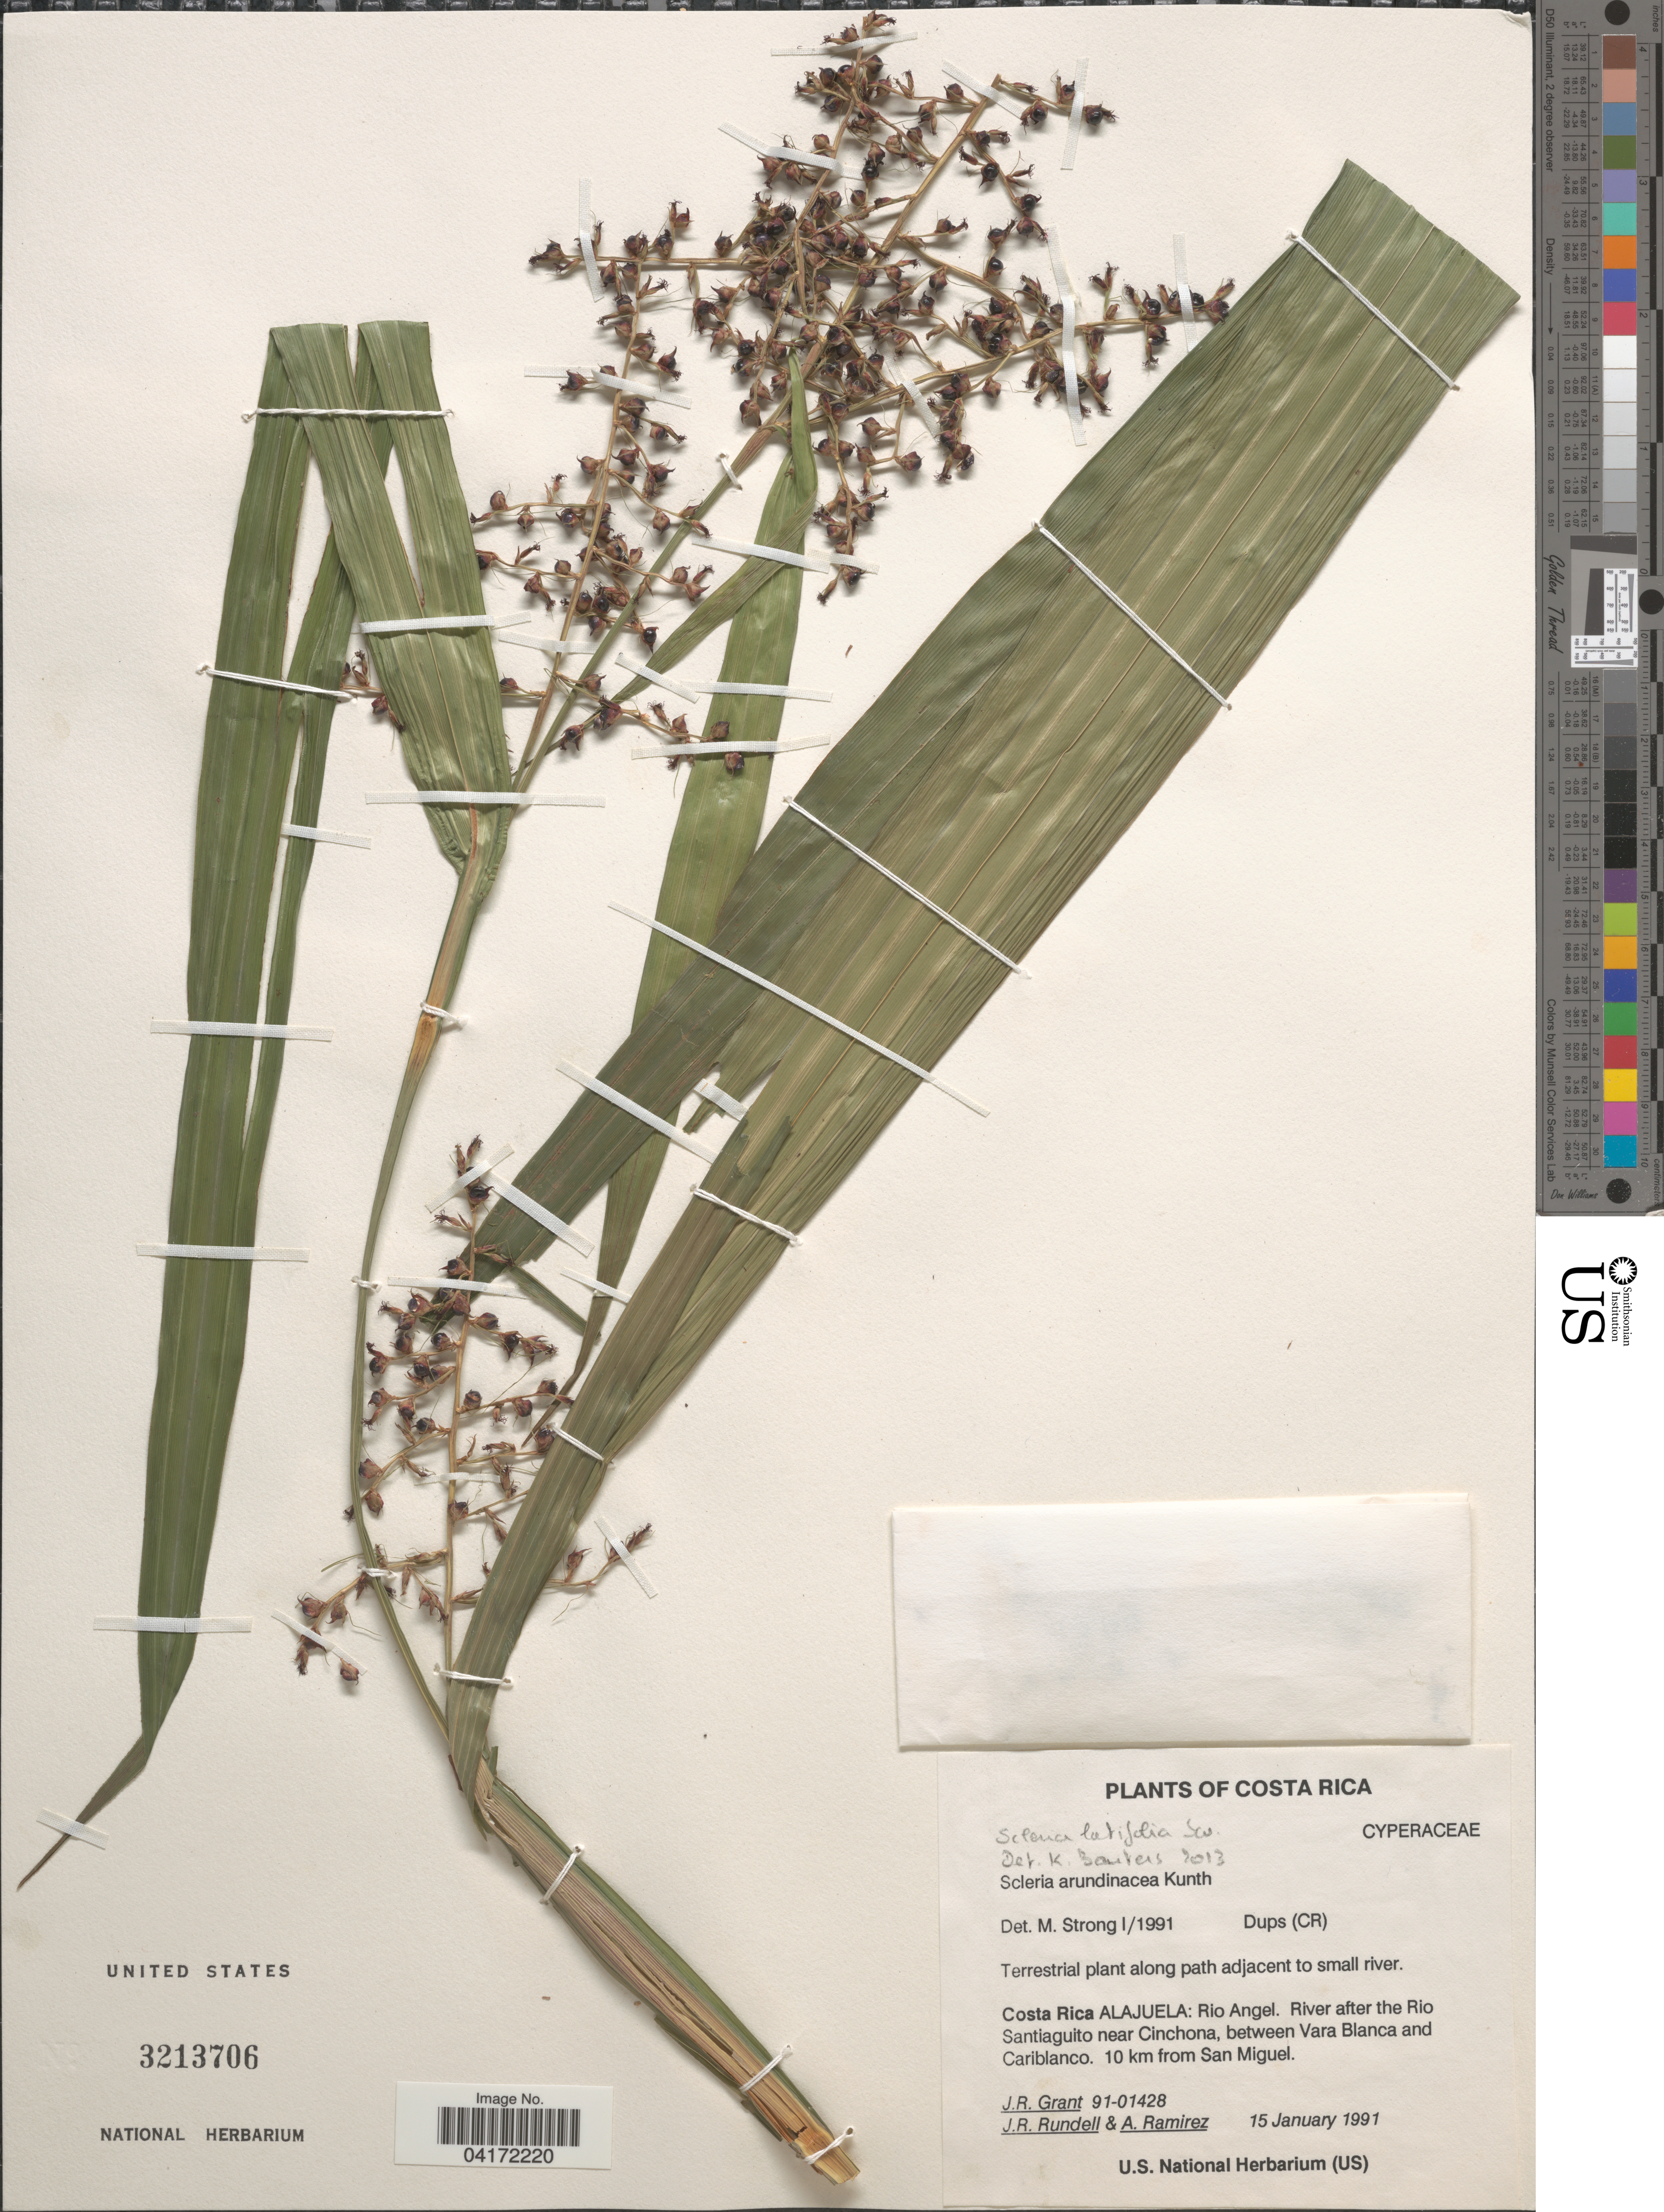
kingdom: Plantae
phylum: Tracheophyta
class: Liliopsida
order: Poales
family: Cyperaceae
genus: Scleria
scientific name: Scleria arundinacea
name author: Kunth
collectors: J. Grant, J. R. Rundell & A. Ramirez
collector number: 91-01428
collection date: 1991-01-15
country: Costa Rica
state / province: Alajuela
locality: Along path adjacent to small river. Rio Angel. River after the Rio Santiaguito near Cinchona, between Vara Blanca and Cariblanco. 10 km from San Miguel.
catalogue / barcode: US 3213706